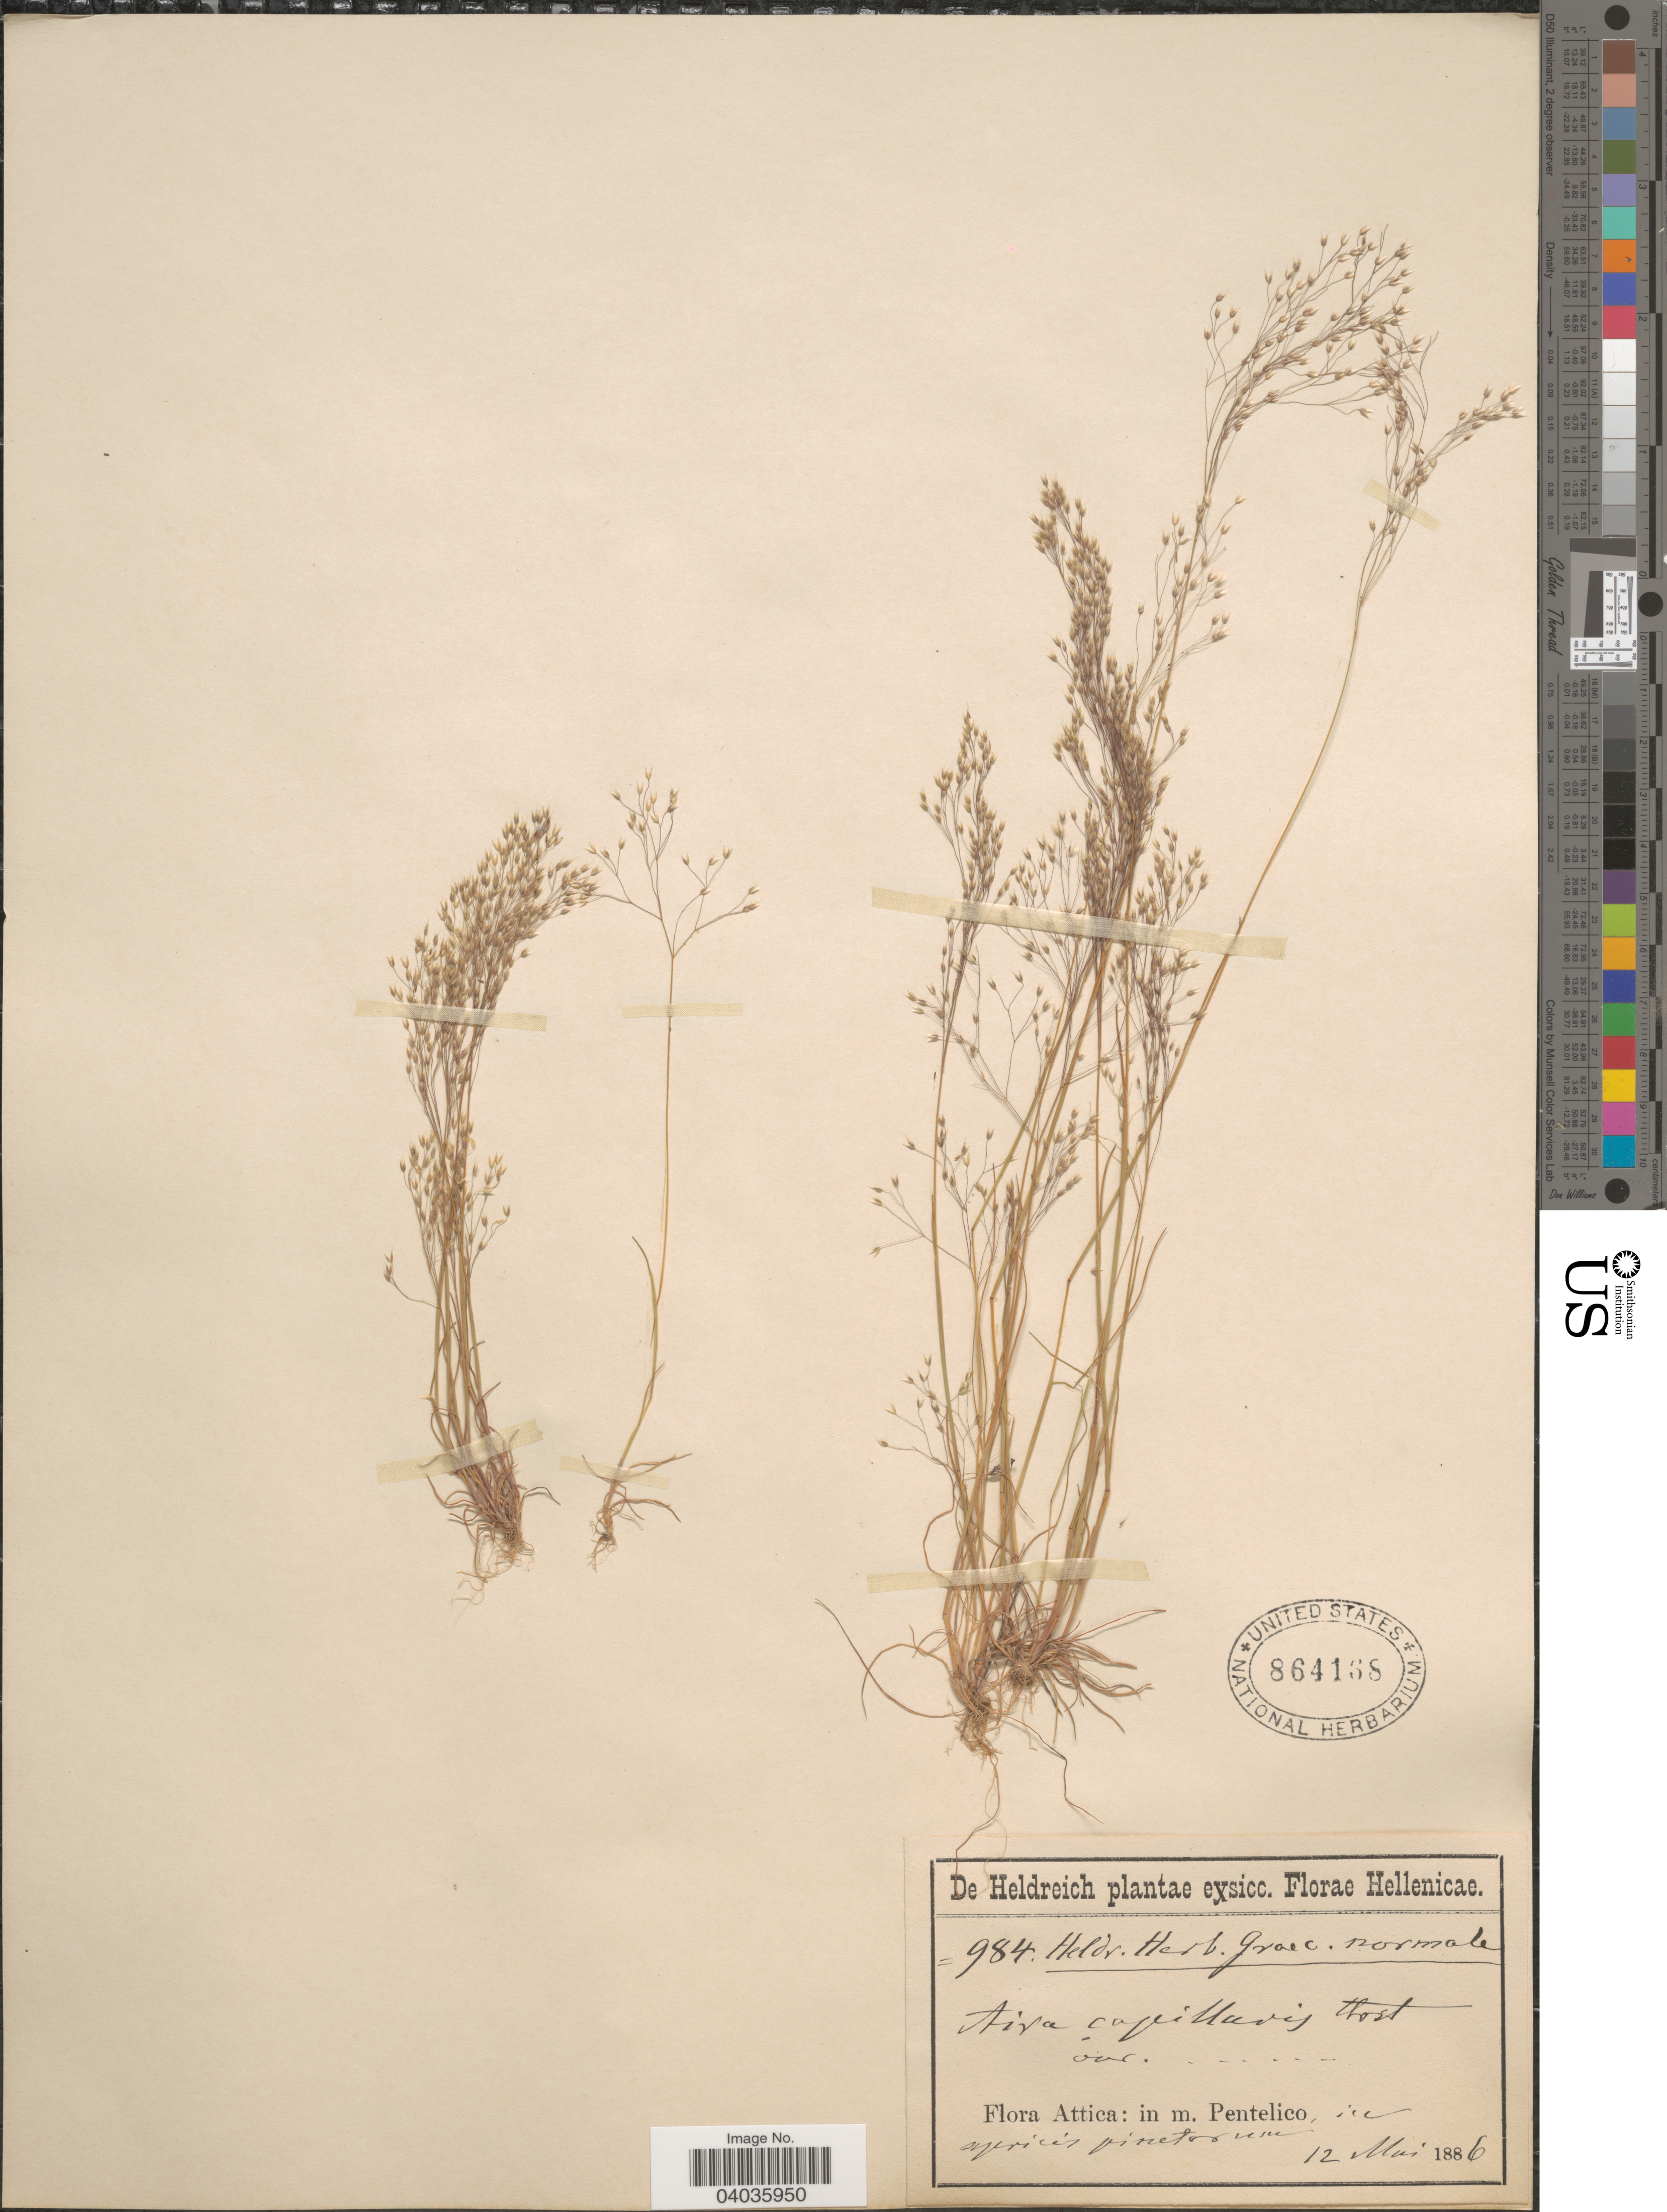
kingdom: Plantae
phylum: Tracheophyta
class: Liliopsida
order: Poales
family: Poaceae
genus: Aira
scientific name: Aira praecox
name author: L.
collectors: -. De Heldreich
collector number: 984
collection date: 1886-05-12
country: Greece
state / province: Attica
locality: Hellenicae. In m. Pentelico, in apricis pinetorum.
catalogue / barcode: US 864168